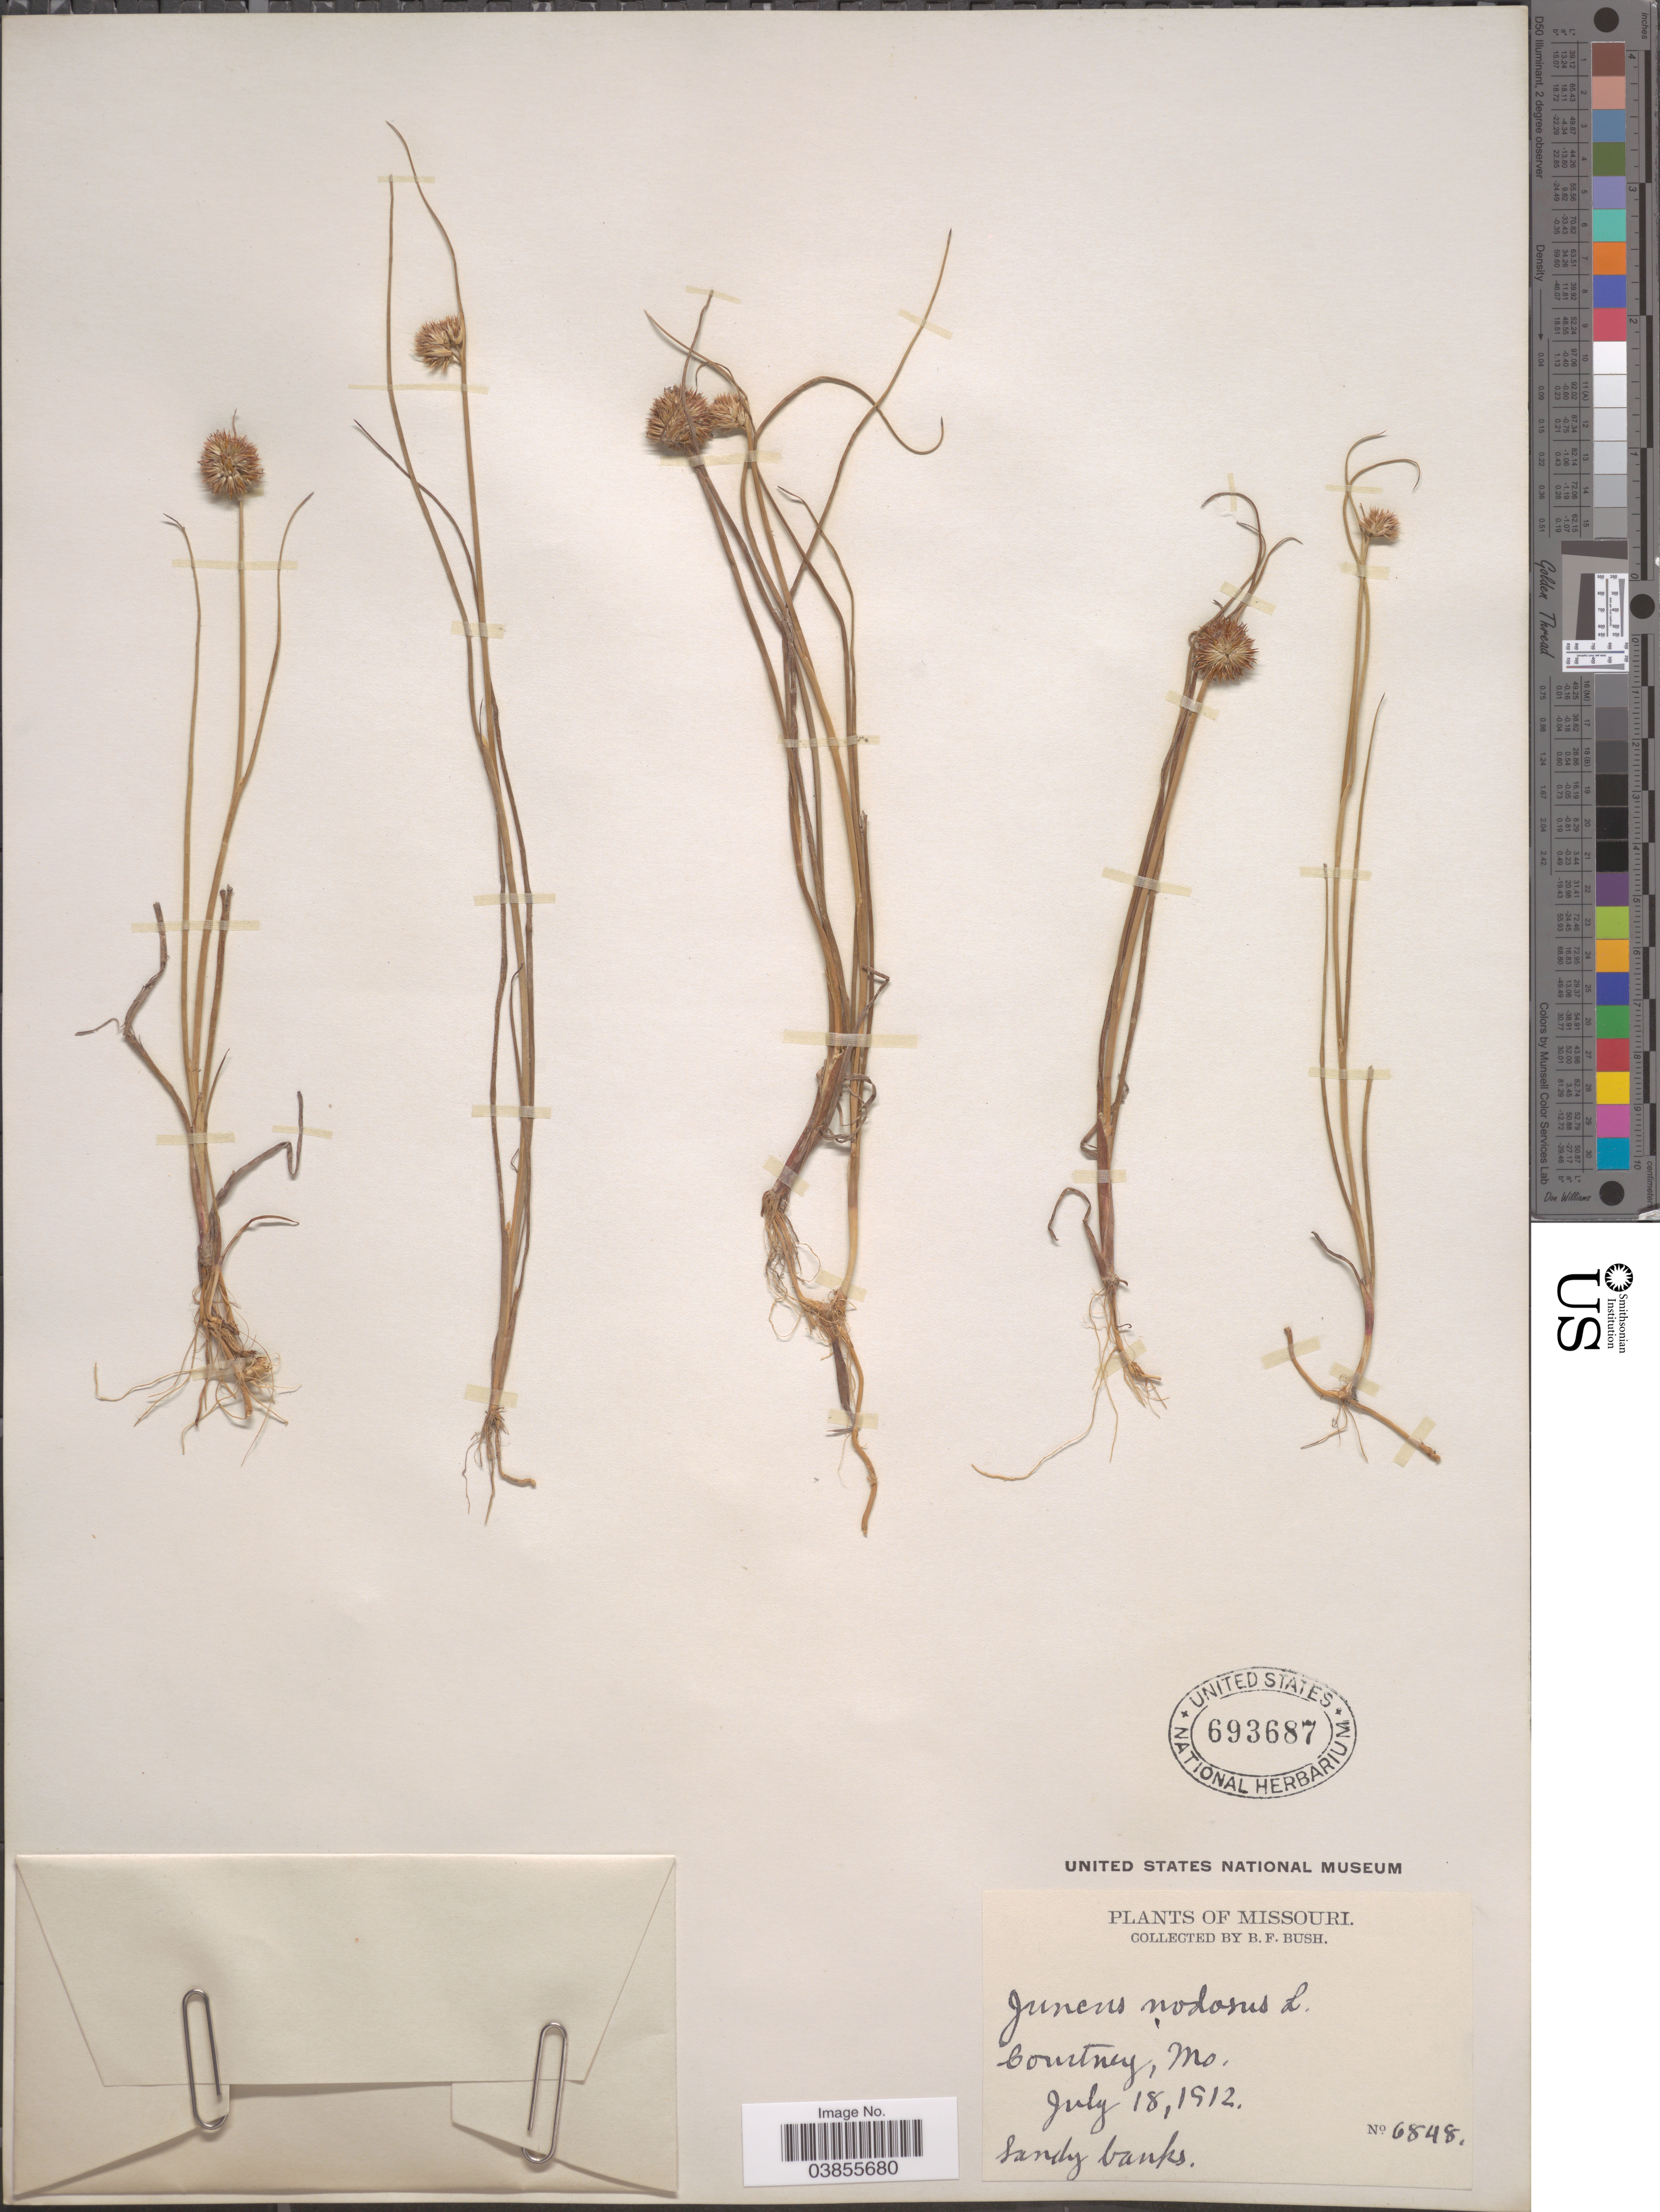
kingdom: Plantae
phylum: Tracheophyta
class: Liliopsida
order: Poales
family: Juncaceae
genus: Juncus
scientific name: Juncus nodosus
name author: L.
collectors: B. F. Bush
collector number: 6848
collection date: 1912-07-18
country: United States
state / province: Missouri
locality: Courtney.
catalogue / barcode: US 693687